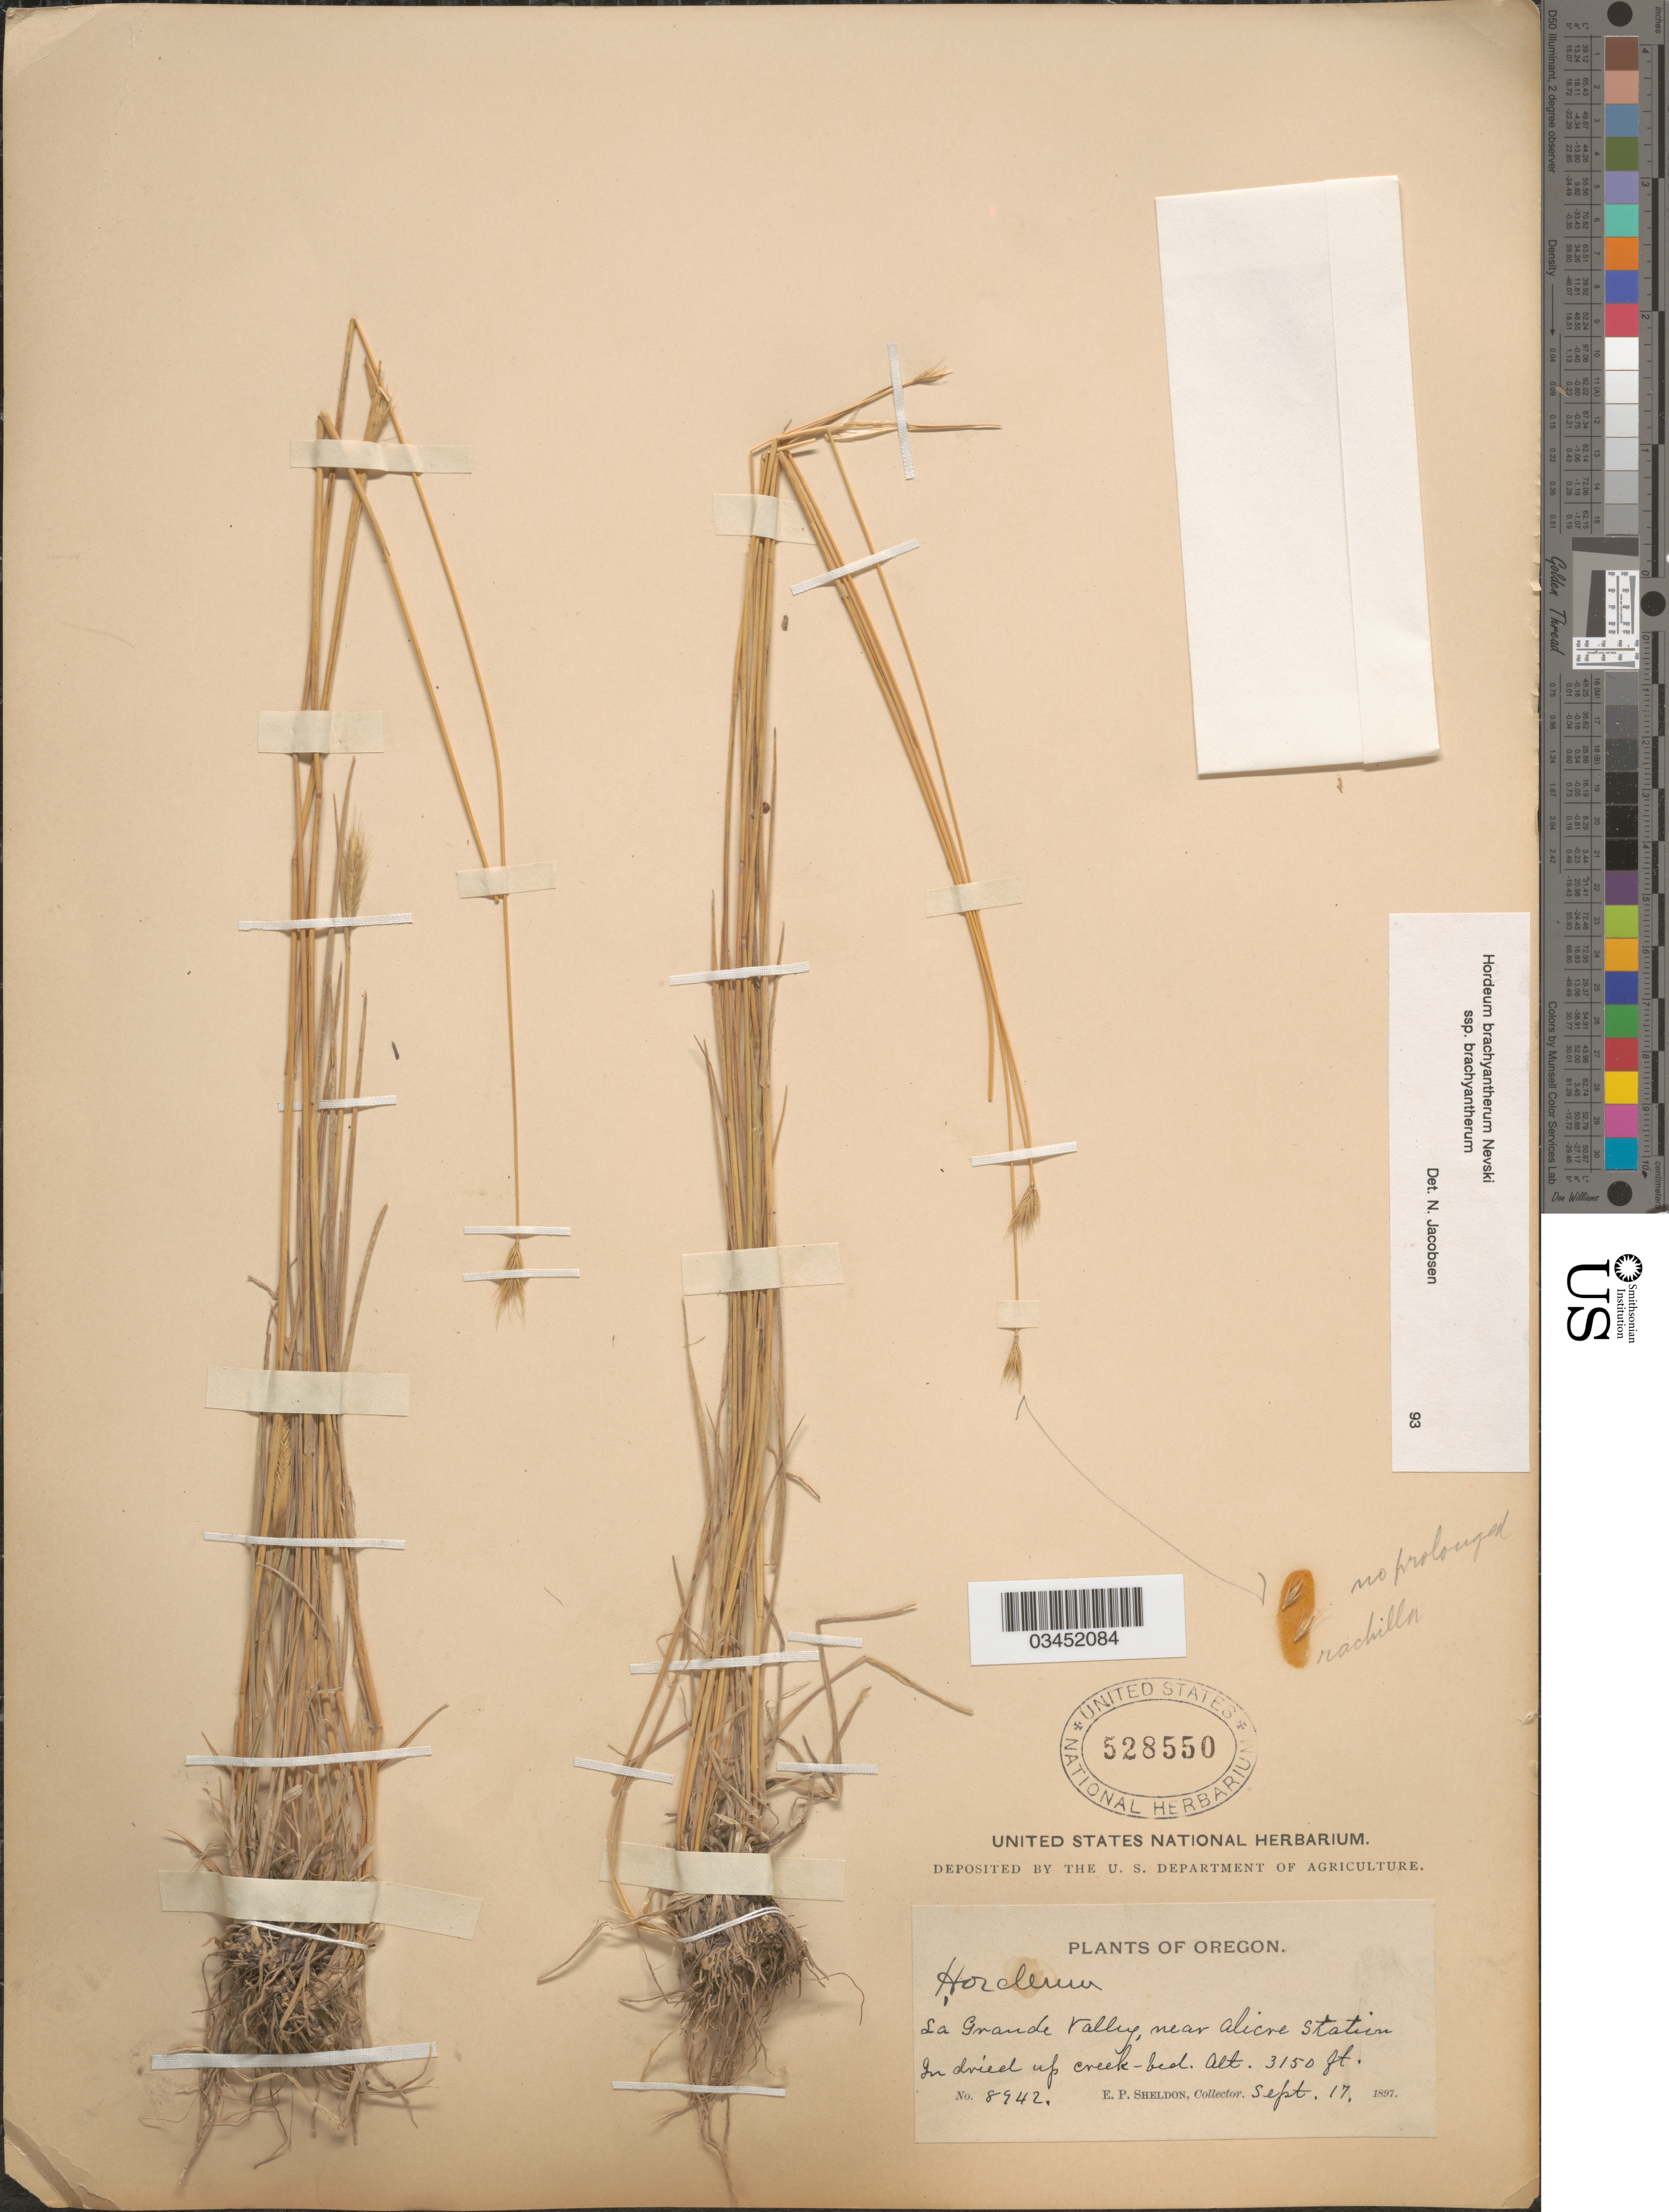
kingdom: Plantae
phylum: Tracheophyta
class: Liliopsida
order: Poales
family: Poaceae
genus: Hordeum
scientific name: Hordeum brachyantherum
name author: Nevski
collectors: E. P. Sheldon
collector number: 8942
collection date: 1897-09-17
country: United States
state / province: Oregon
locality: La Grande Valley, near alicre station. In dried up creek bed.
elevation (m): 960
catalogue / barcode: US 528550